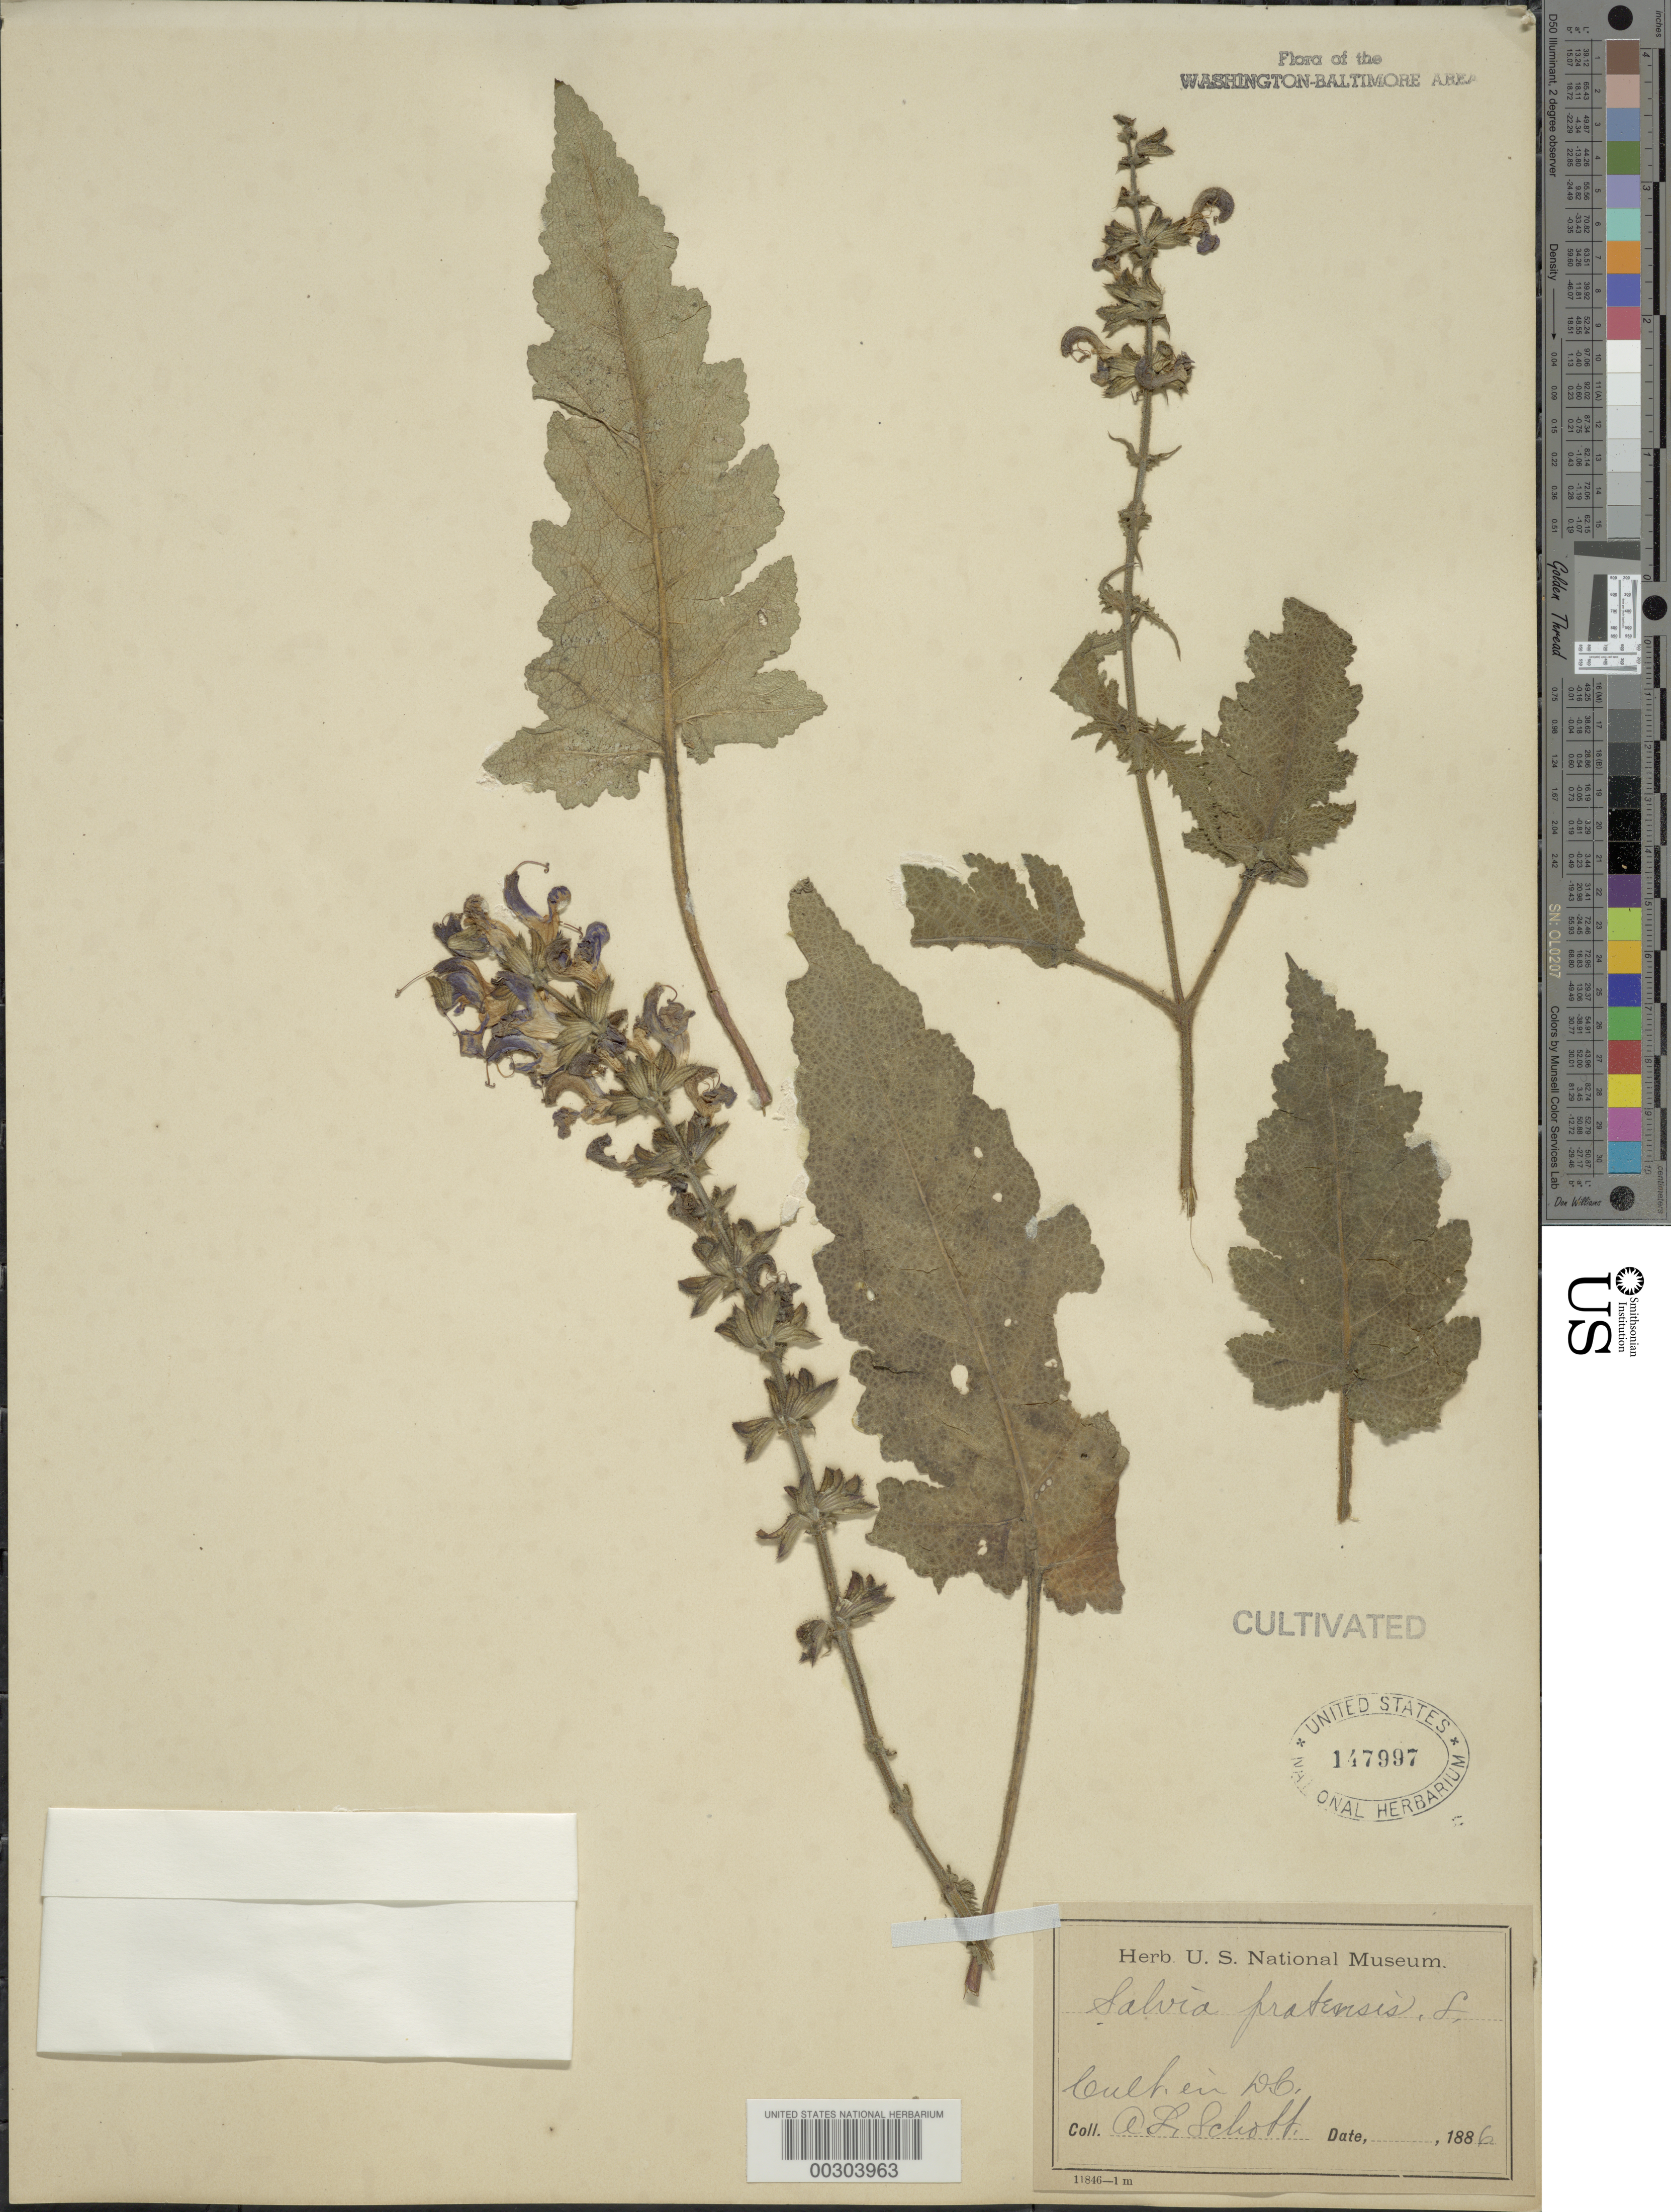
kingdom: Plantae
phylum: Tracheophyta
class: Magnoliopsida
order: Lamiales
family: Lamiaceae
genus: Salvia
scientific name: Salvia pratensis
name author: L.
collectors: A. L. Schott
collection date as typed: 1886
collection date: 1886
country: United States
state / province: District of Columbia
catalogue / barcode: US 147997